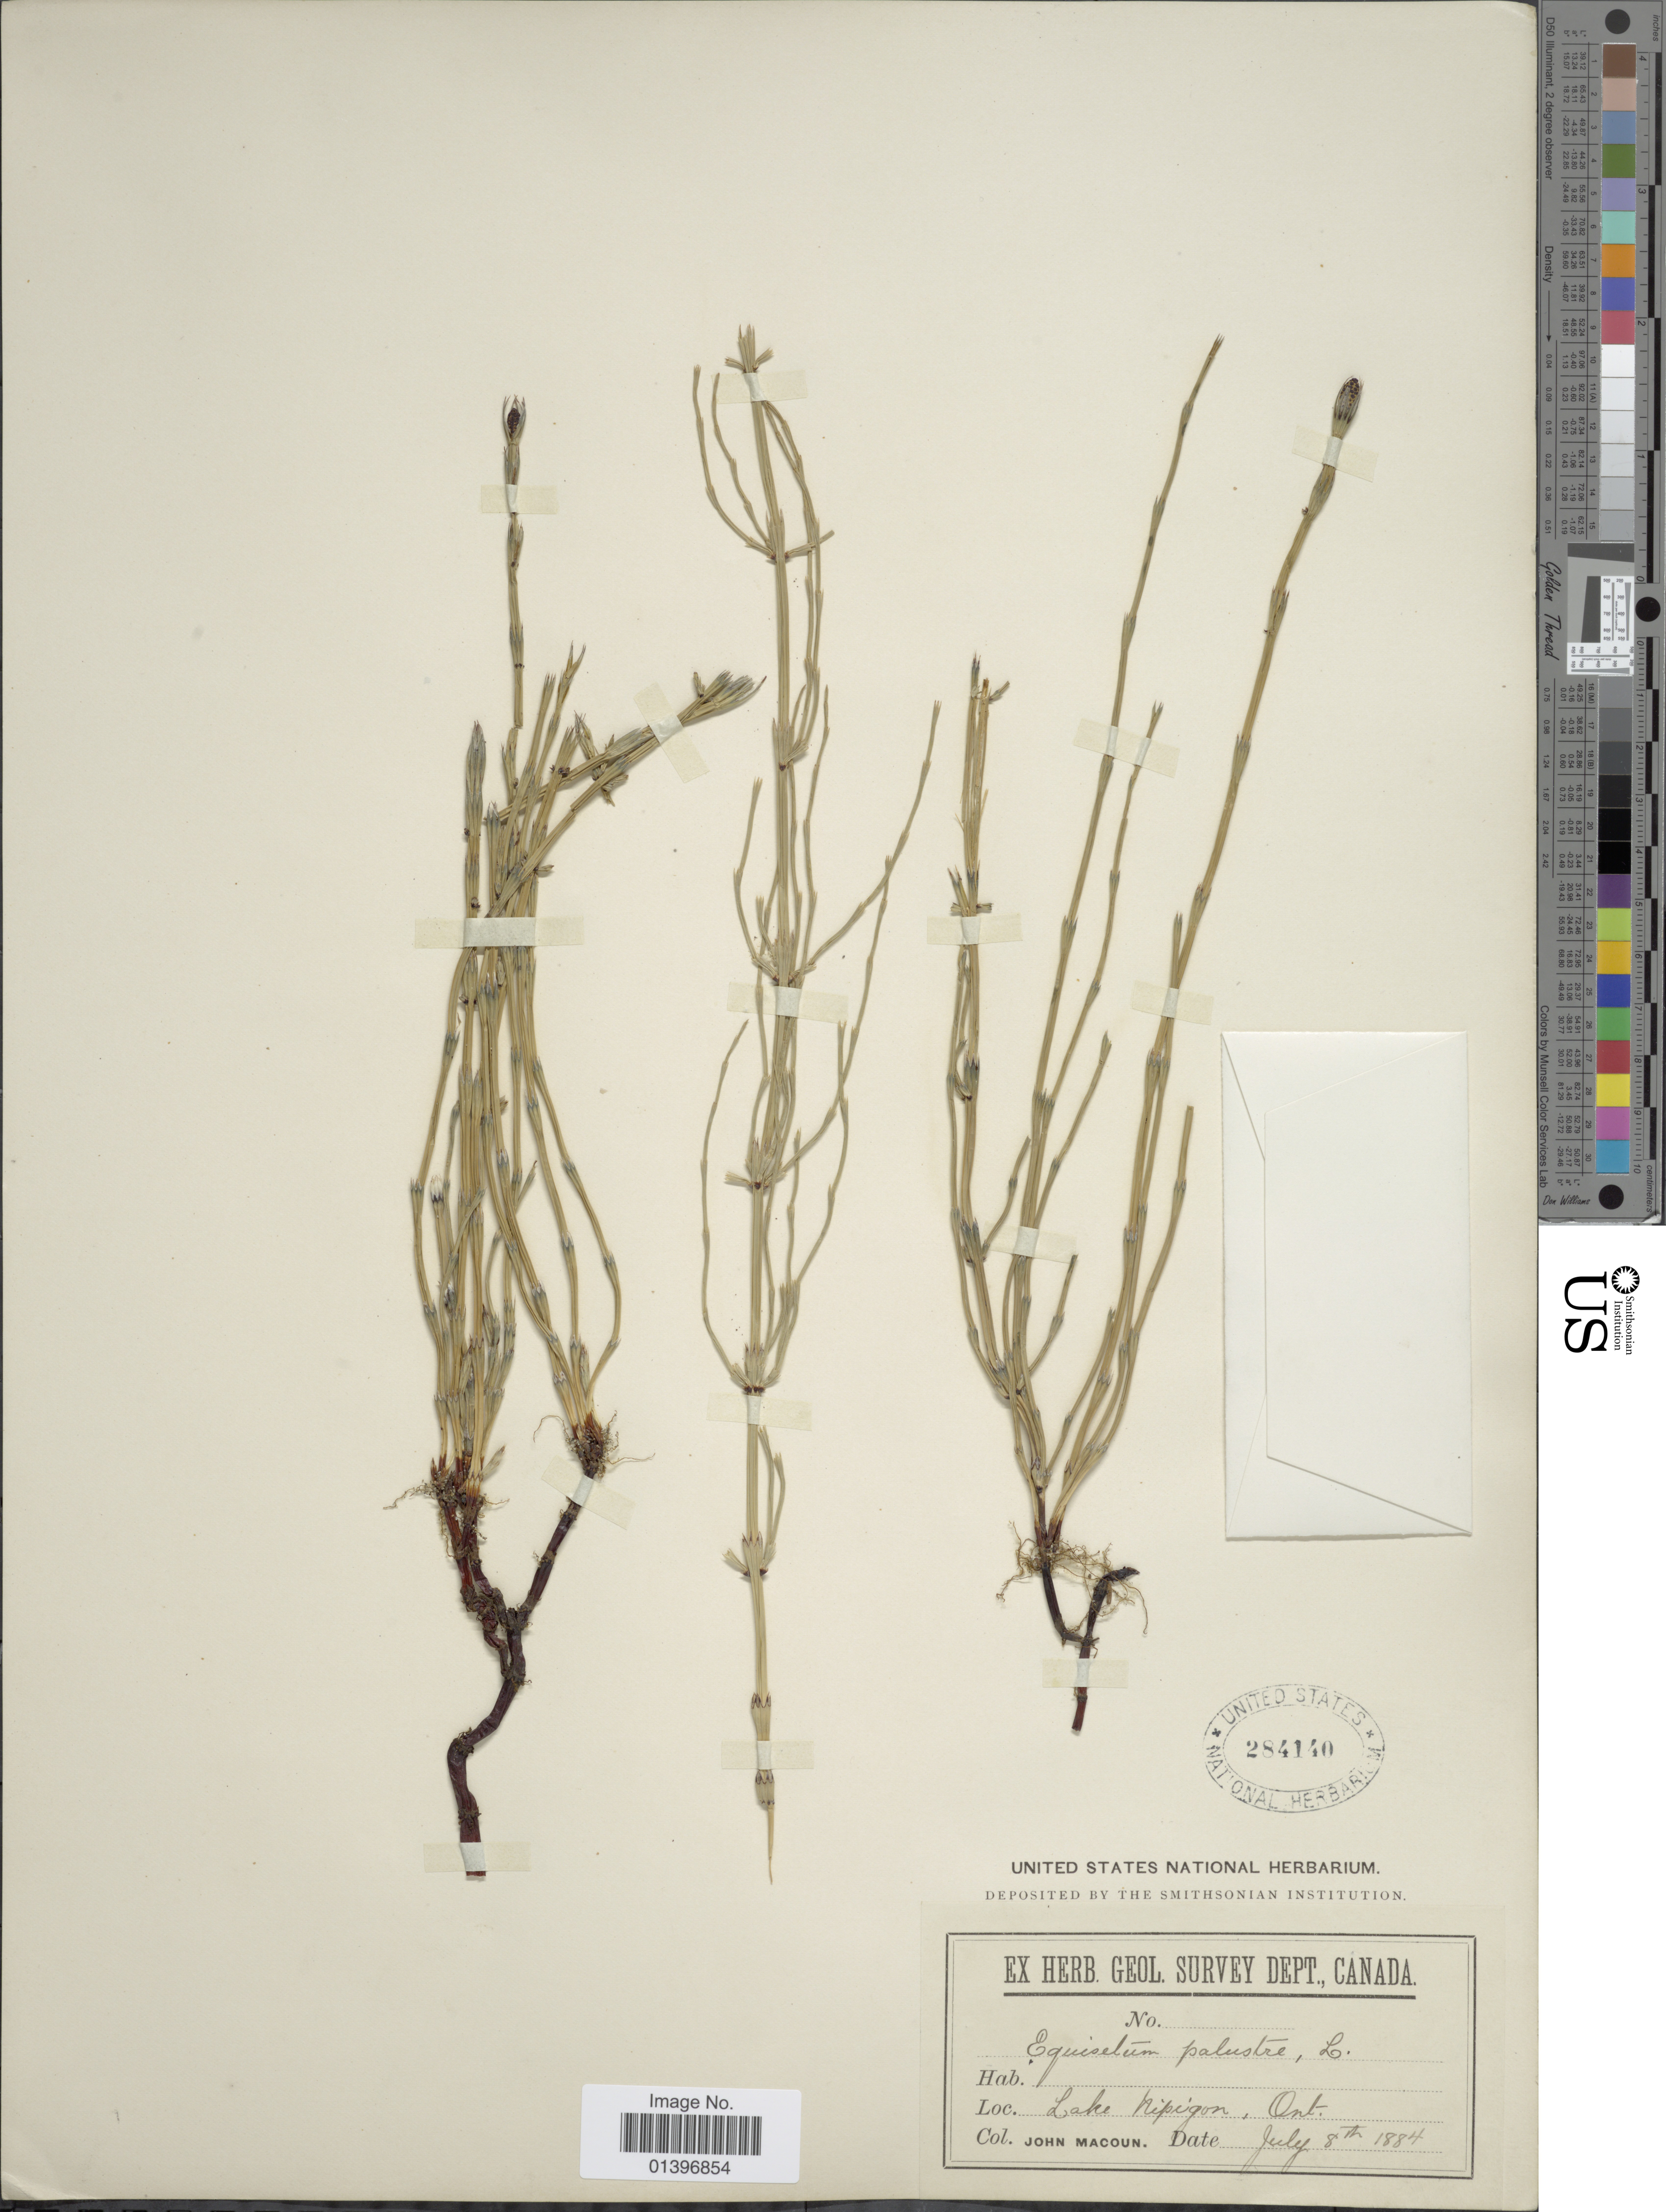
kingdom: Plantae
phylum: Tracheophyta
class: Polypodiopsida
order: Equisetales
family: Equisetaceae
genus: Equisetum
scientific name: Equisetum palustre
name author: L.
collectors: J. Macoun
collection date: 1884-07-08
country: Canada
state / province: Ontario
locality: Lake Nipigon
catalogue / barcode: US 284140